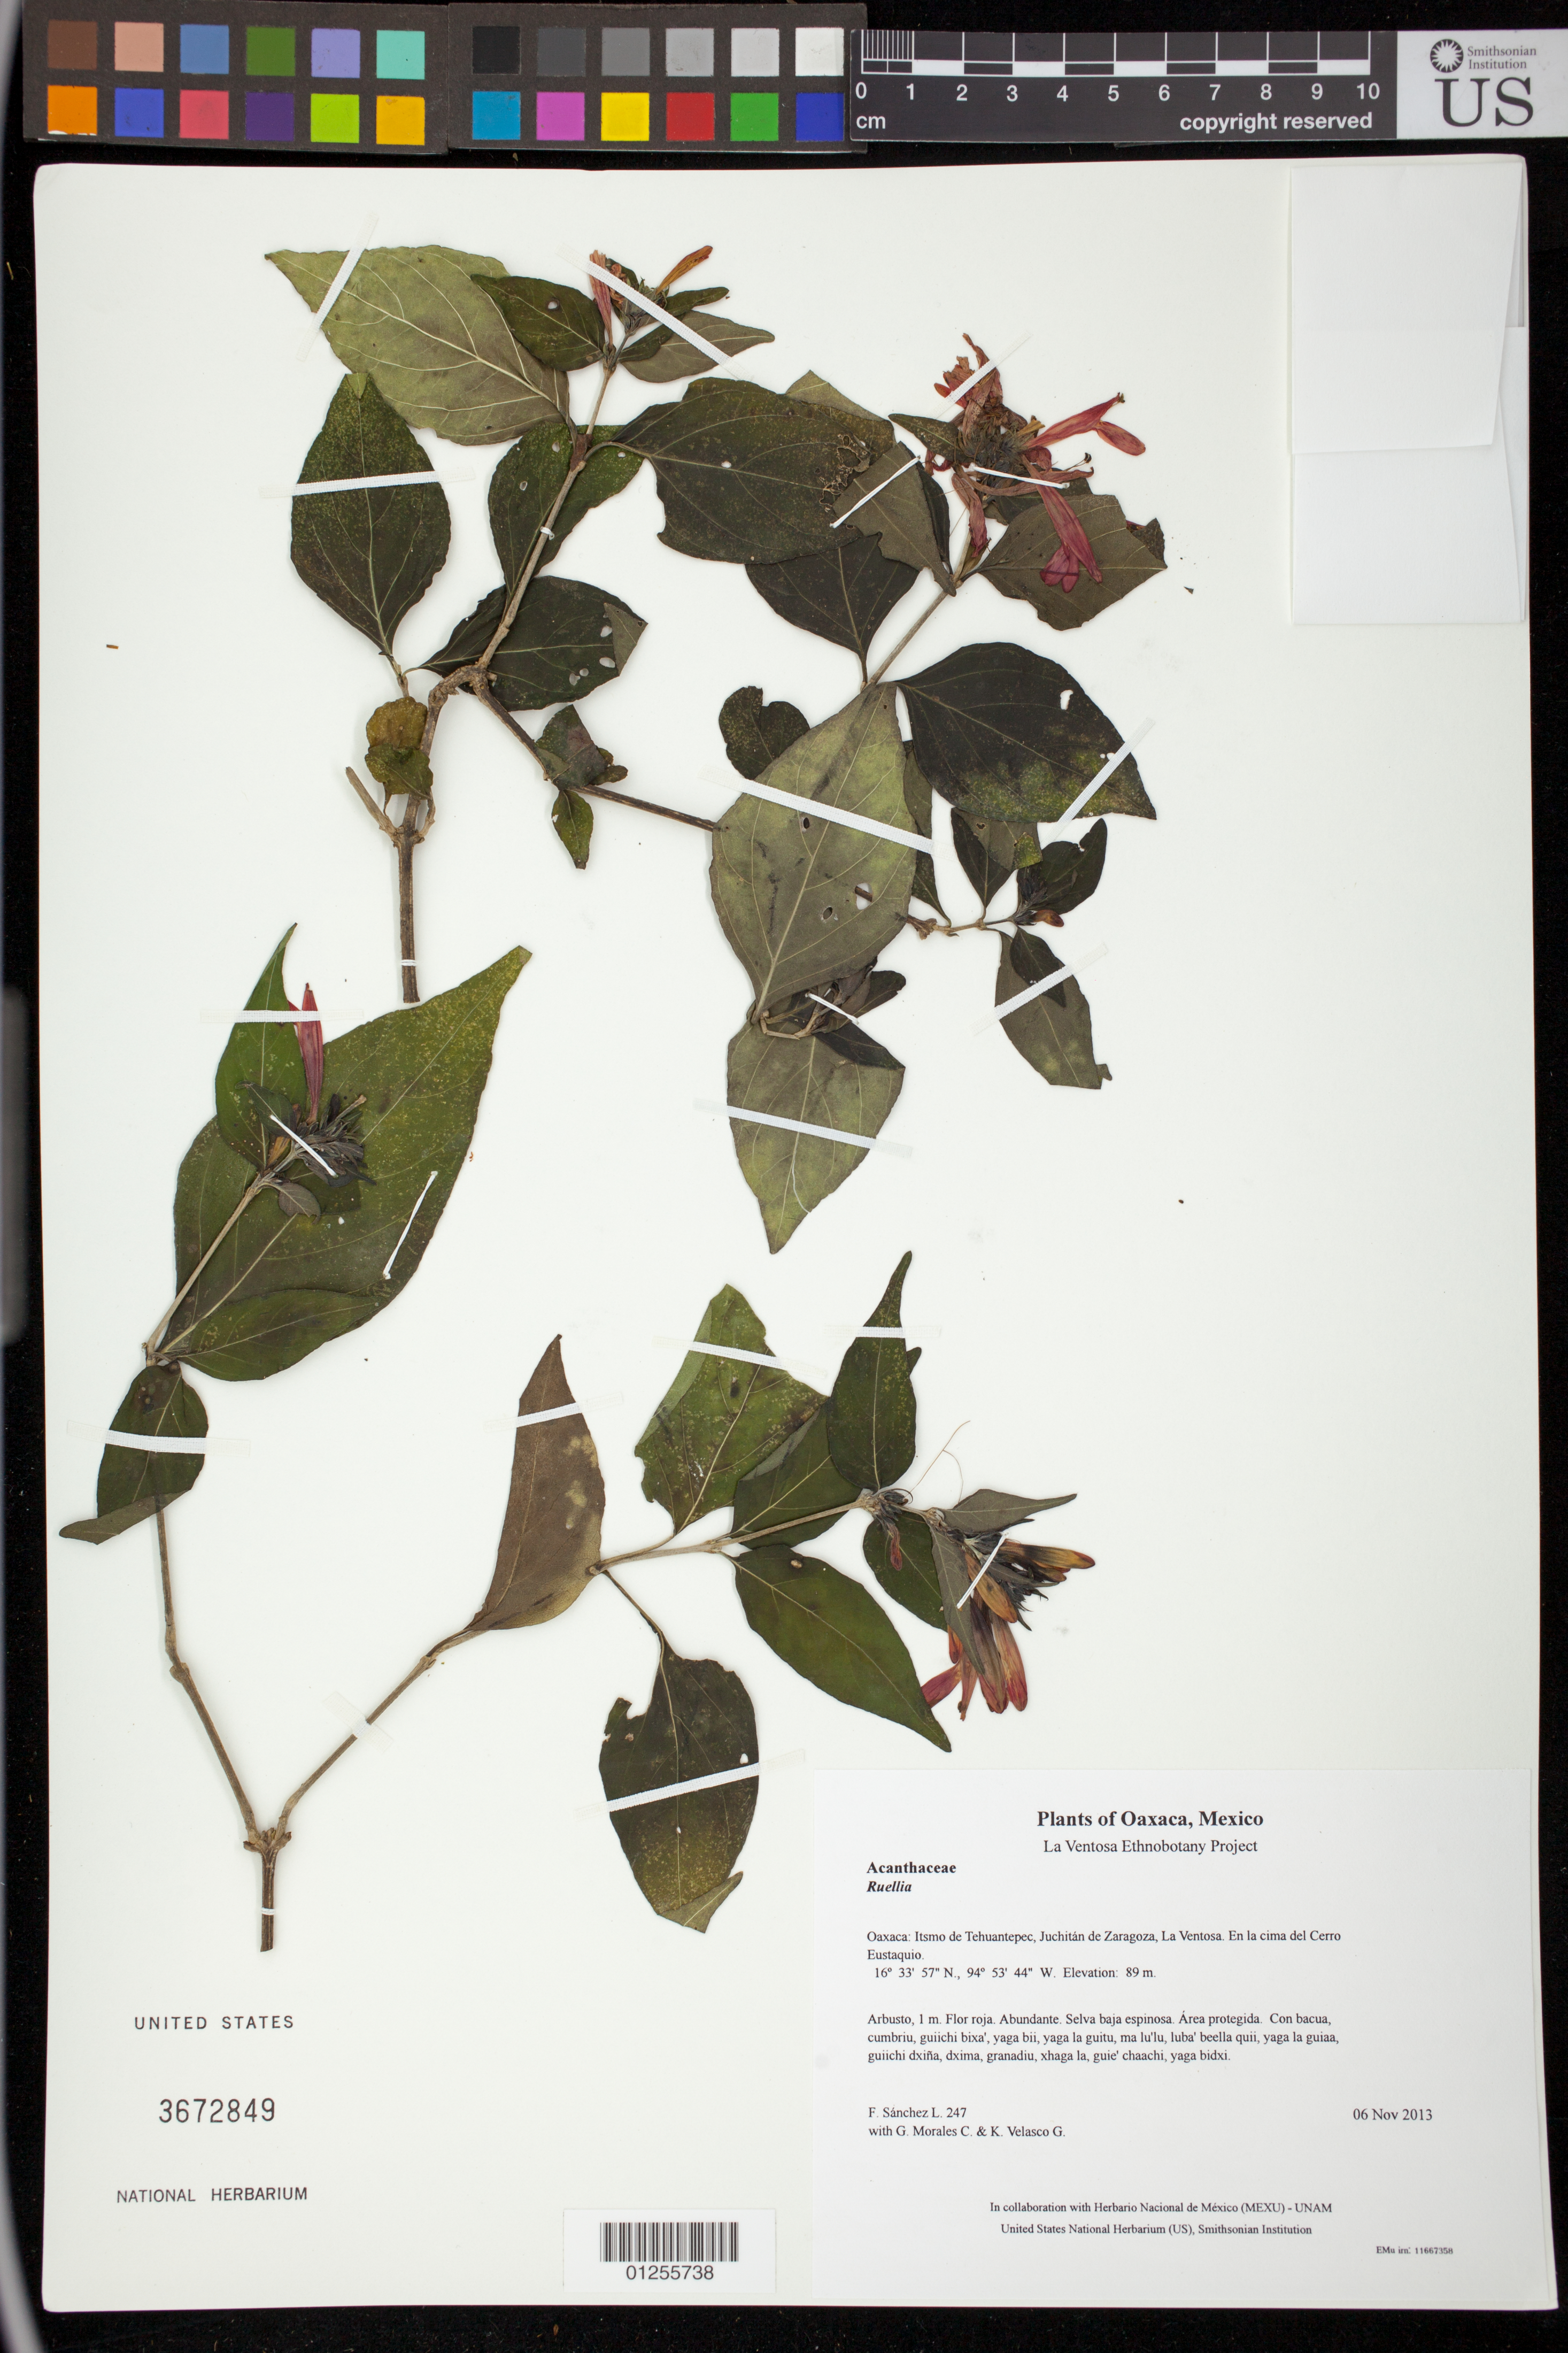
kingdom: Plantae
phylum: Tracheophyta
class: Magnoliopsida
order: Lamiales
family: Acanthaceae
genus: Justicia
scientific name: Justicia candicans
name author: (Nees) L.D. Benson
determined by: Reyes García, A.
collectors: F. Sánchez L., G. Morales C. & K. Velasco G.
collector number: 247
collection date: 2013-11-06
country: Mexico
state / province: Oaxaca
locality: Itsmo de Tehuantepec, Juchitán de Zaragoza, La Ventosa. En la cima del Cerro Eustaquio.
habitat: Selva baja espinosa. Área protegida.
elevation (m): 89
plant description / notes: JEBOT, MEXU, SERO, US; Yaga bandaga. 1 m. Guie' naxiña'. Stale.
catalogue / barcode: US 3672849